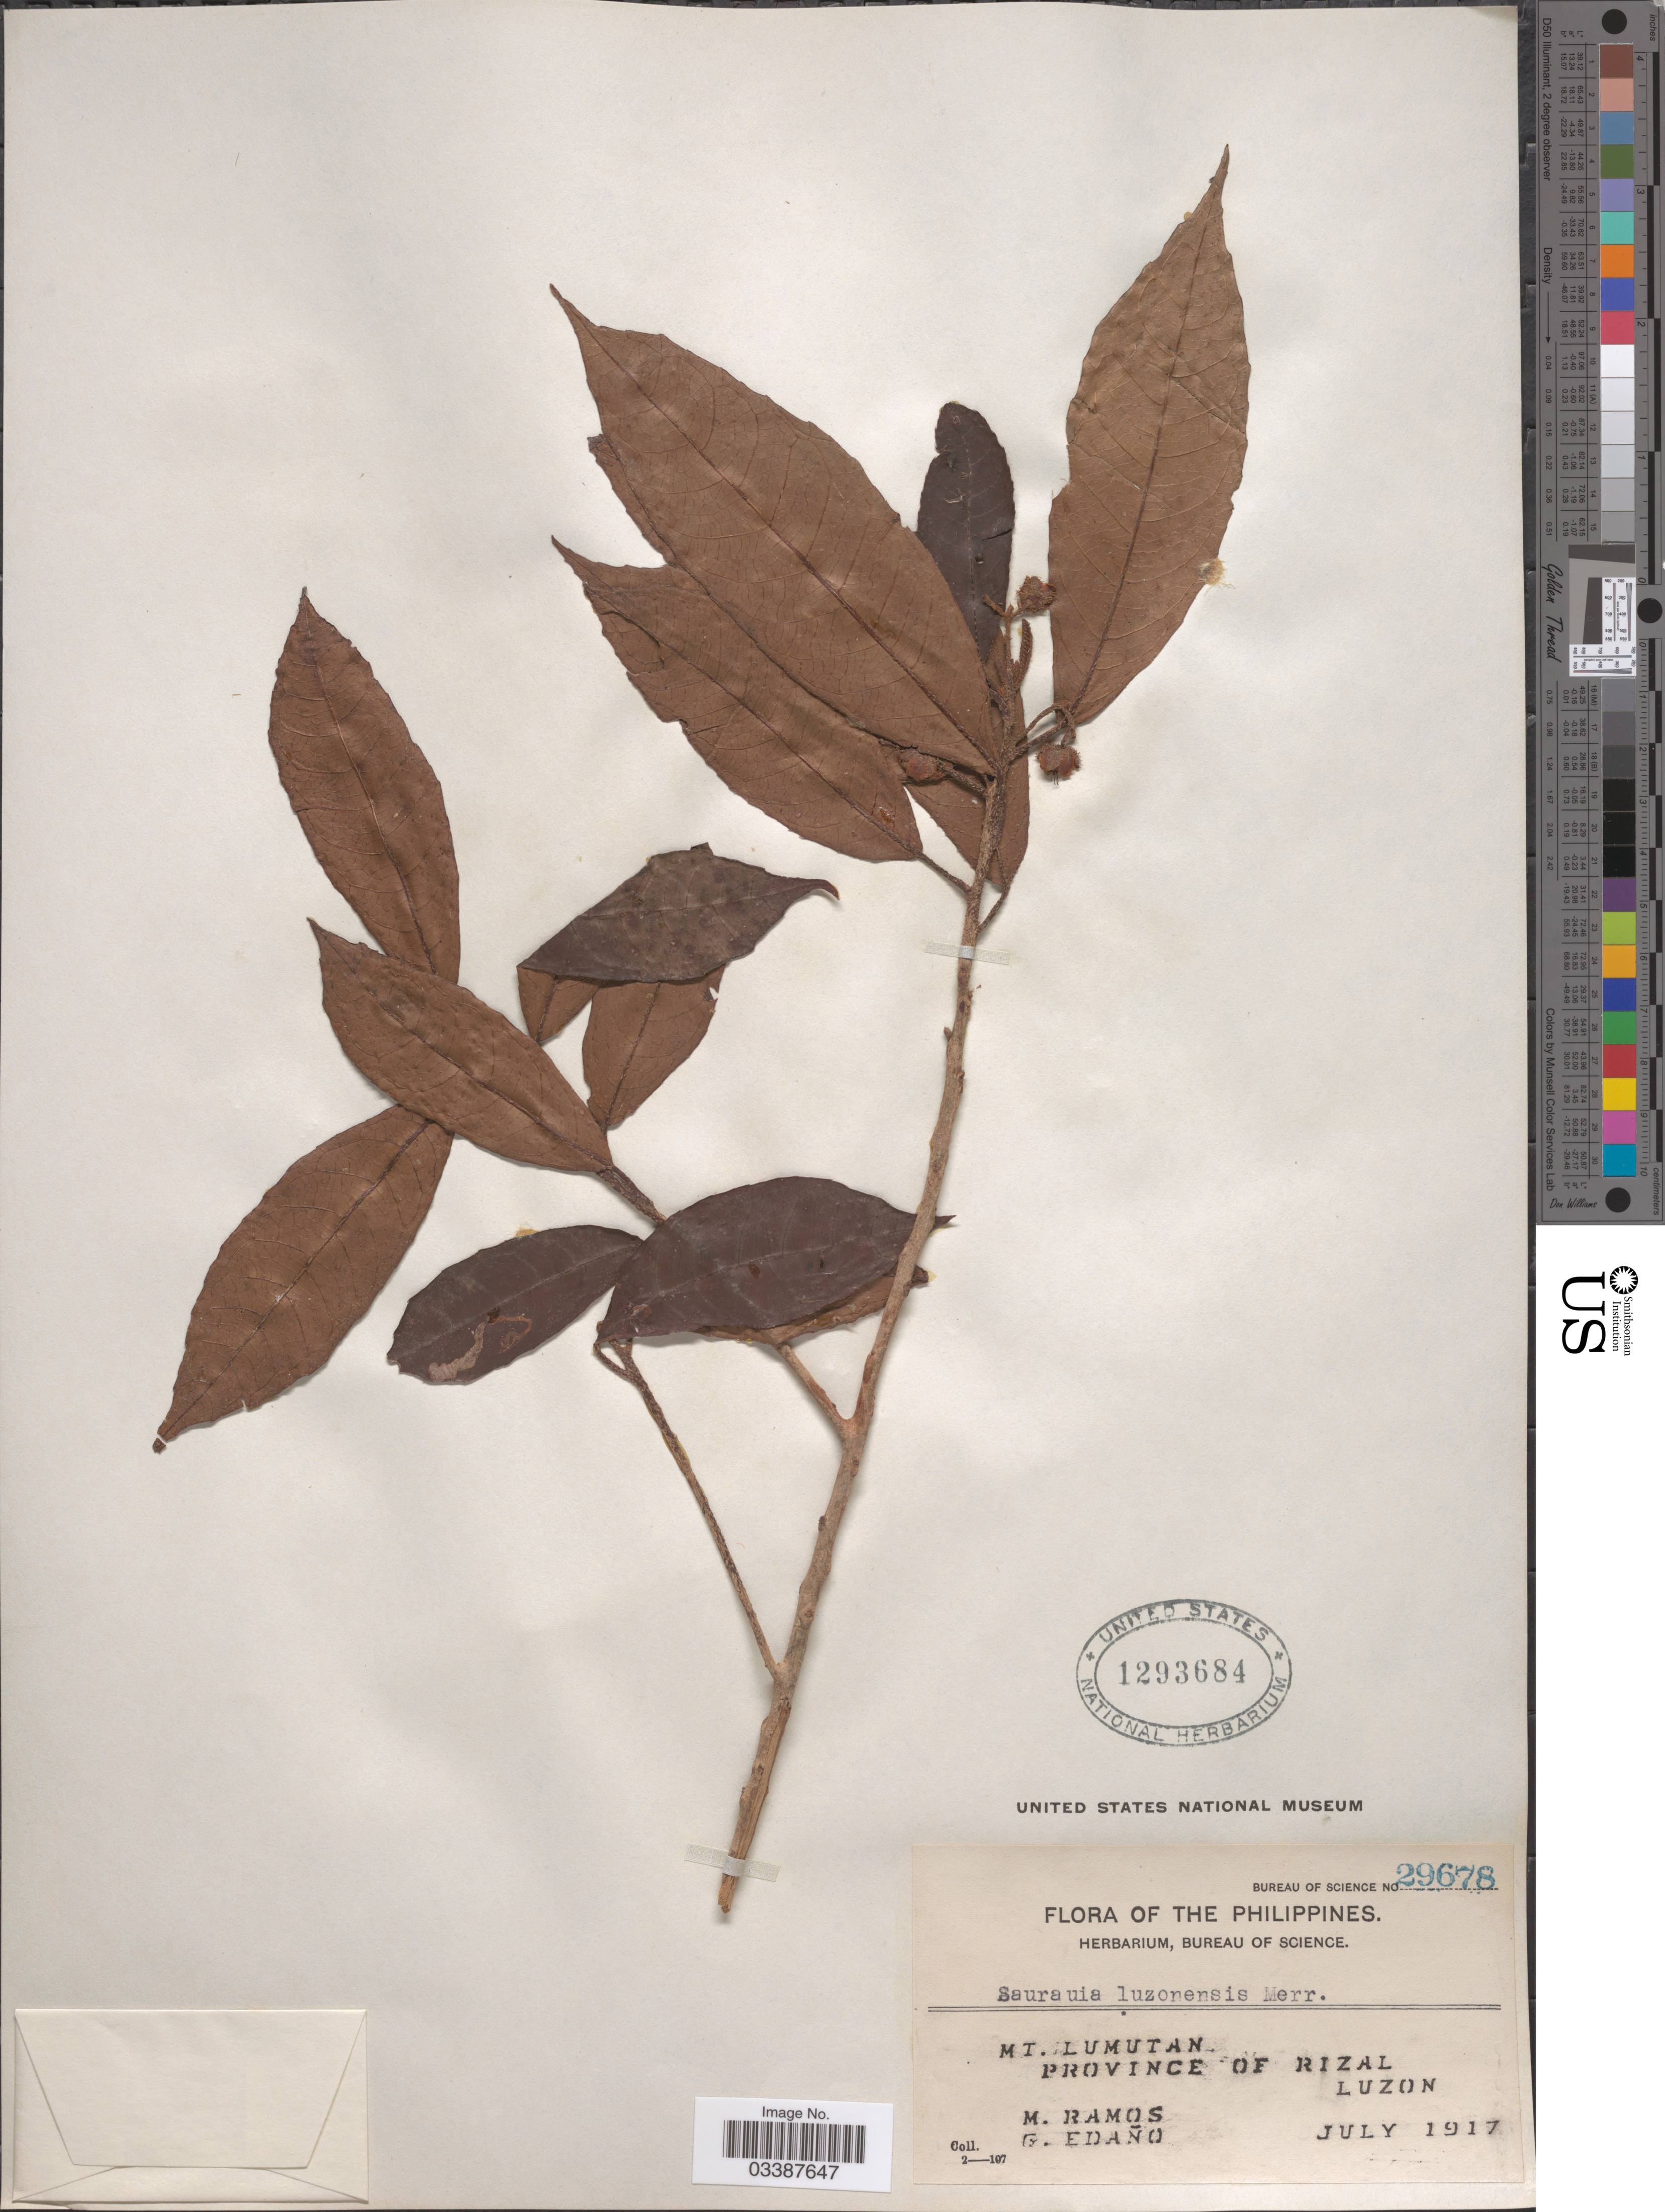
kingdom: Plantae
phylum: Tracheophyta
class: Magnoliopsida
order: Ericales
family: Actinidiaceae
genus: Saurauia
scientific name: Saurauia luzoniensis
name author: Merr.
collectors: M. Ramos & G. Edaño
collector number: Bureau of Science 29678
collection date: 1917-07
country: Philippines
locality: Mt. Lumutan, Province of Rizal, Luzon.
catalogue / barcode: US 1293684